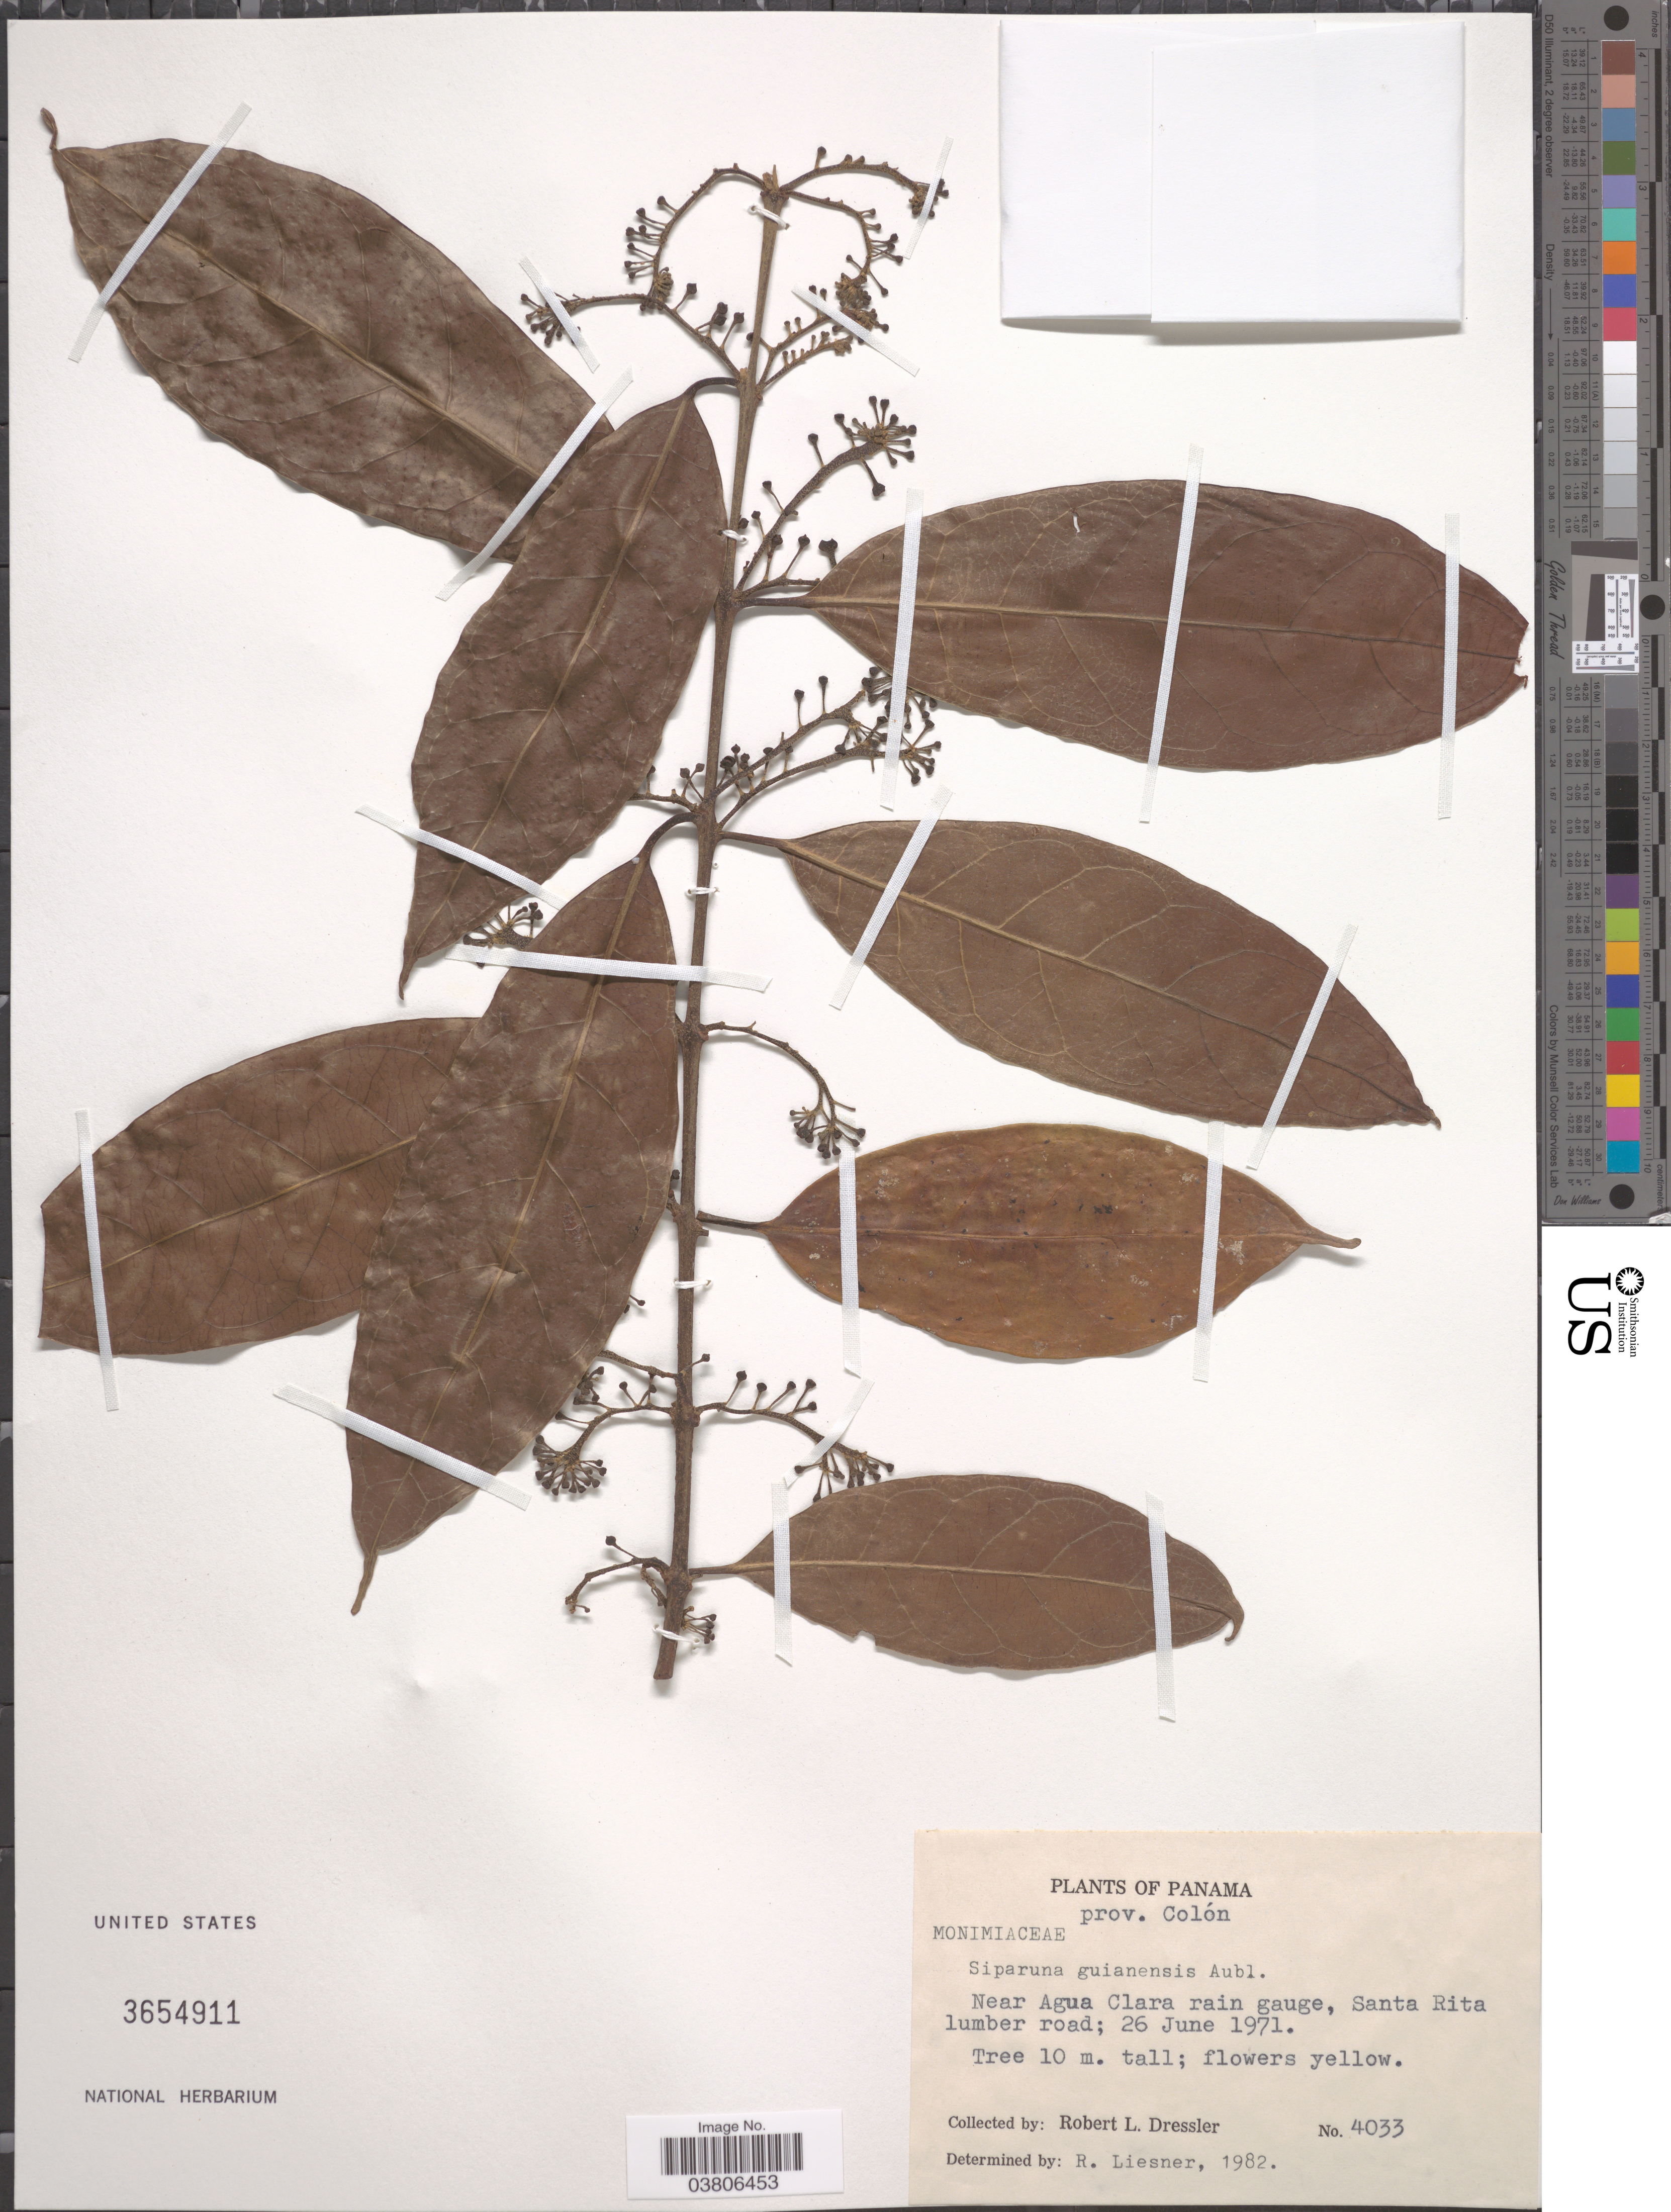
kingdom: Plantae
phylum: Tracheophyta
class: Magnoliopsida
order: Laurales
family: Siparunaceae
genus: Siparuna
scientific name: Siparuna guianensis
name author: Aubl.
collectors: R. Dressler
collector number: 4033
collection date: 1971-06-26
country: Panama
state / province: Colón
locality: Near Agua Clara rain gauge, Santa Rita lumber road.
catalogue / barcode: US 3654911